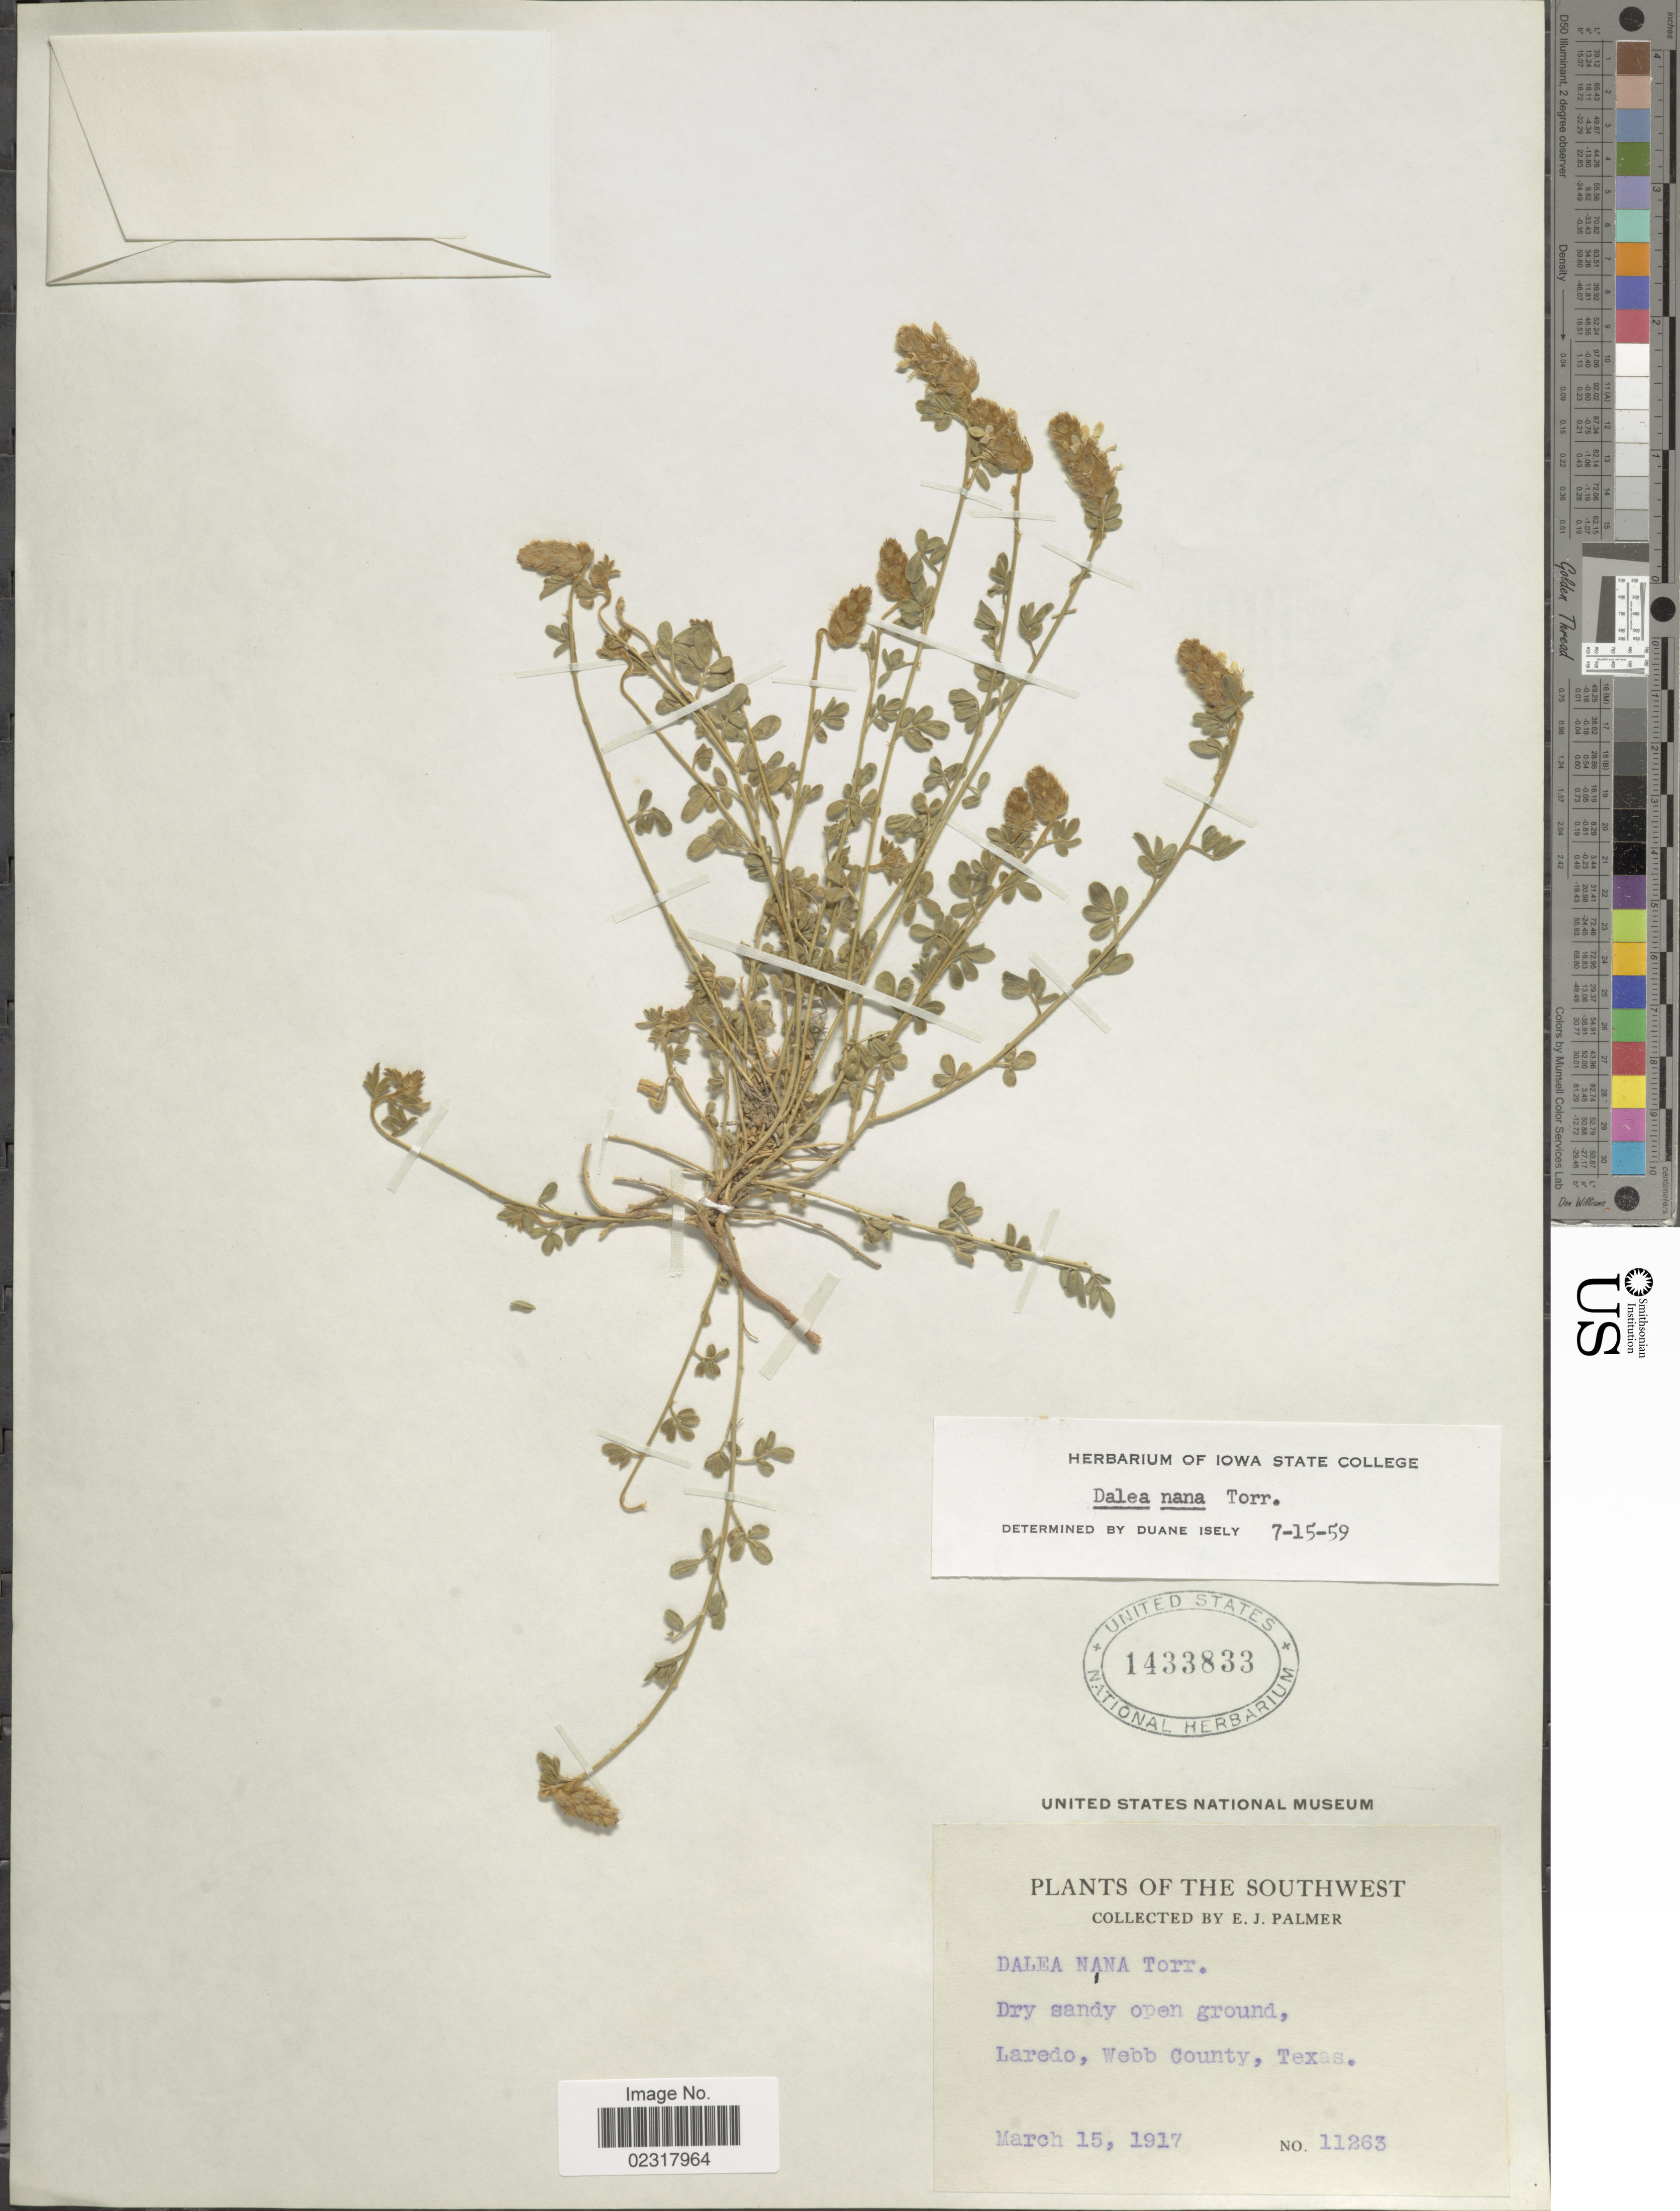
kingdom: Plantae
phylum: Tracheophyta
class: Magnoliopsida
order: Fabales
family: Fabaceae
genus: Dalea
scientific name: Dalea nana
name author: Torr. & A. Gray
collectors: E. J. Palmer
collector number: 11263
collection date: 1917-03-15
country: United States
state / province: Texas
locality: Southwest. Dry sandy open ground, Laredo, Webb County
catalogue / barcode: US 1433833